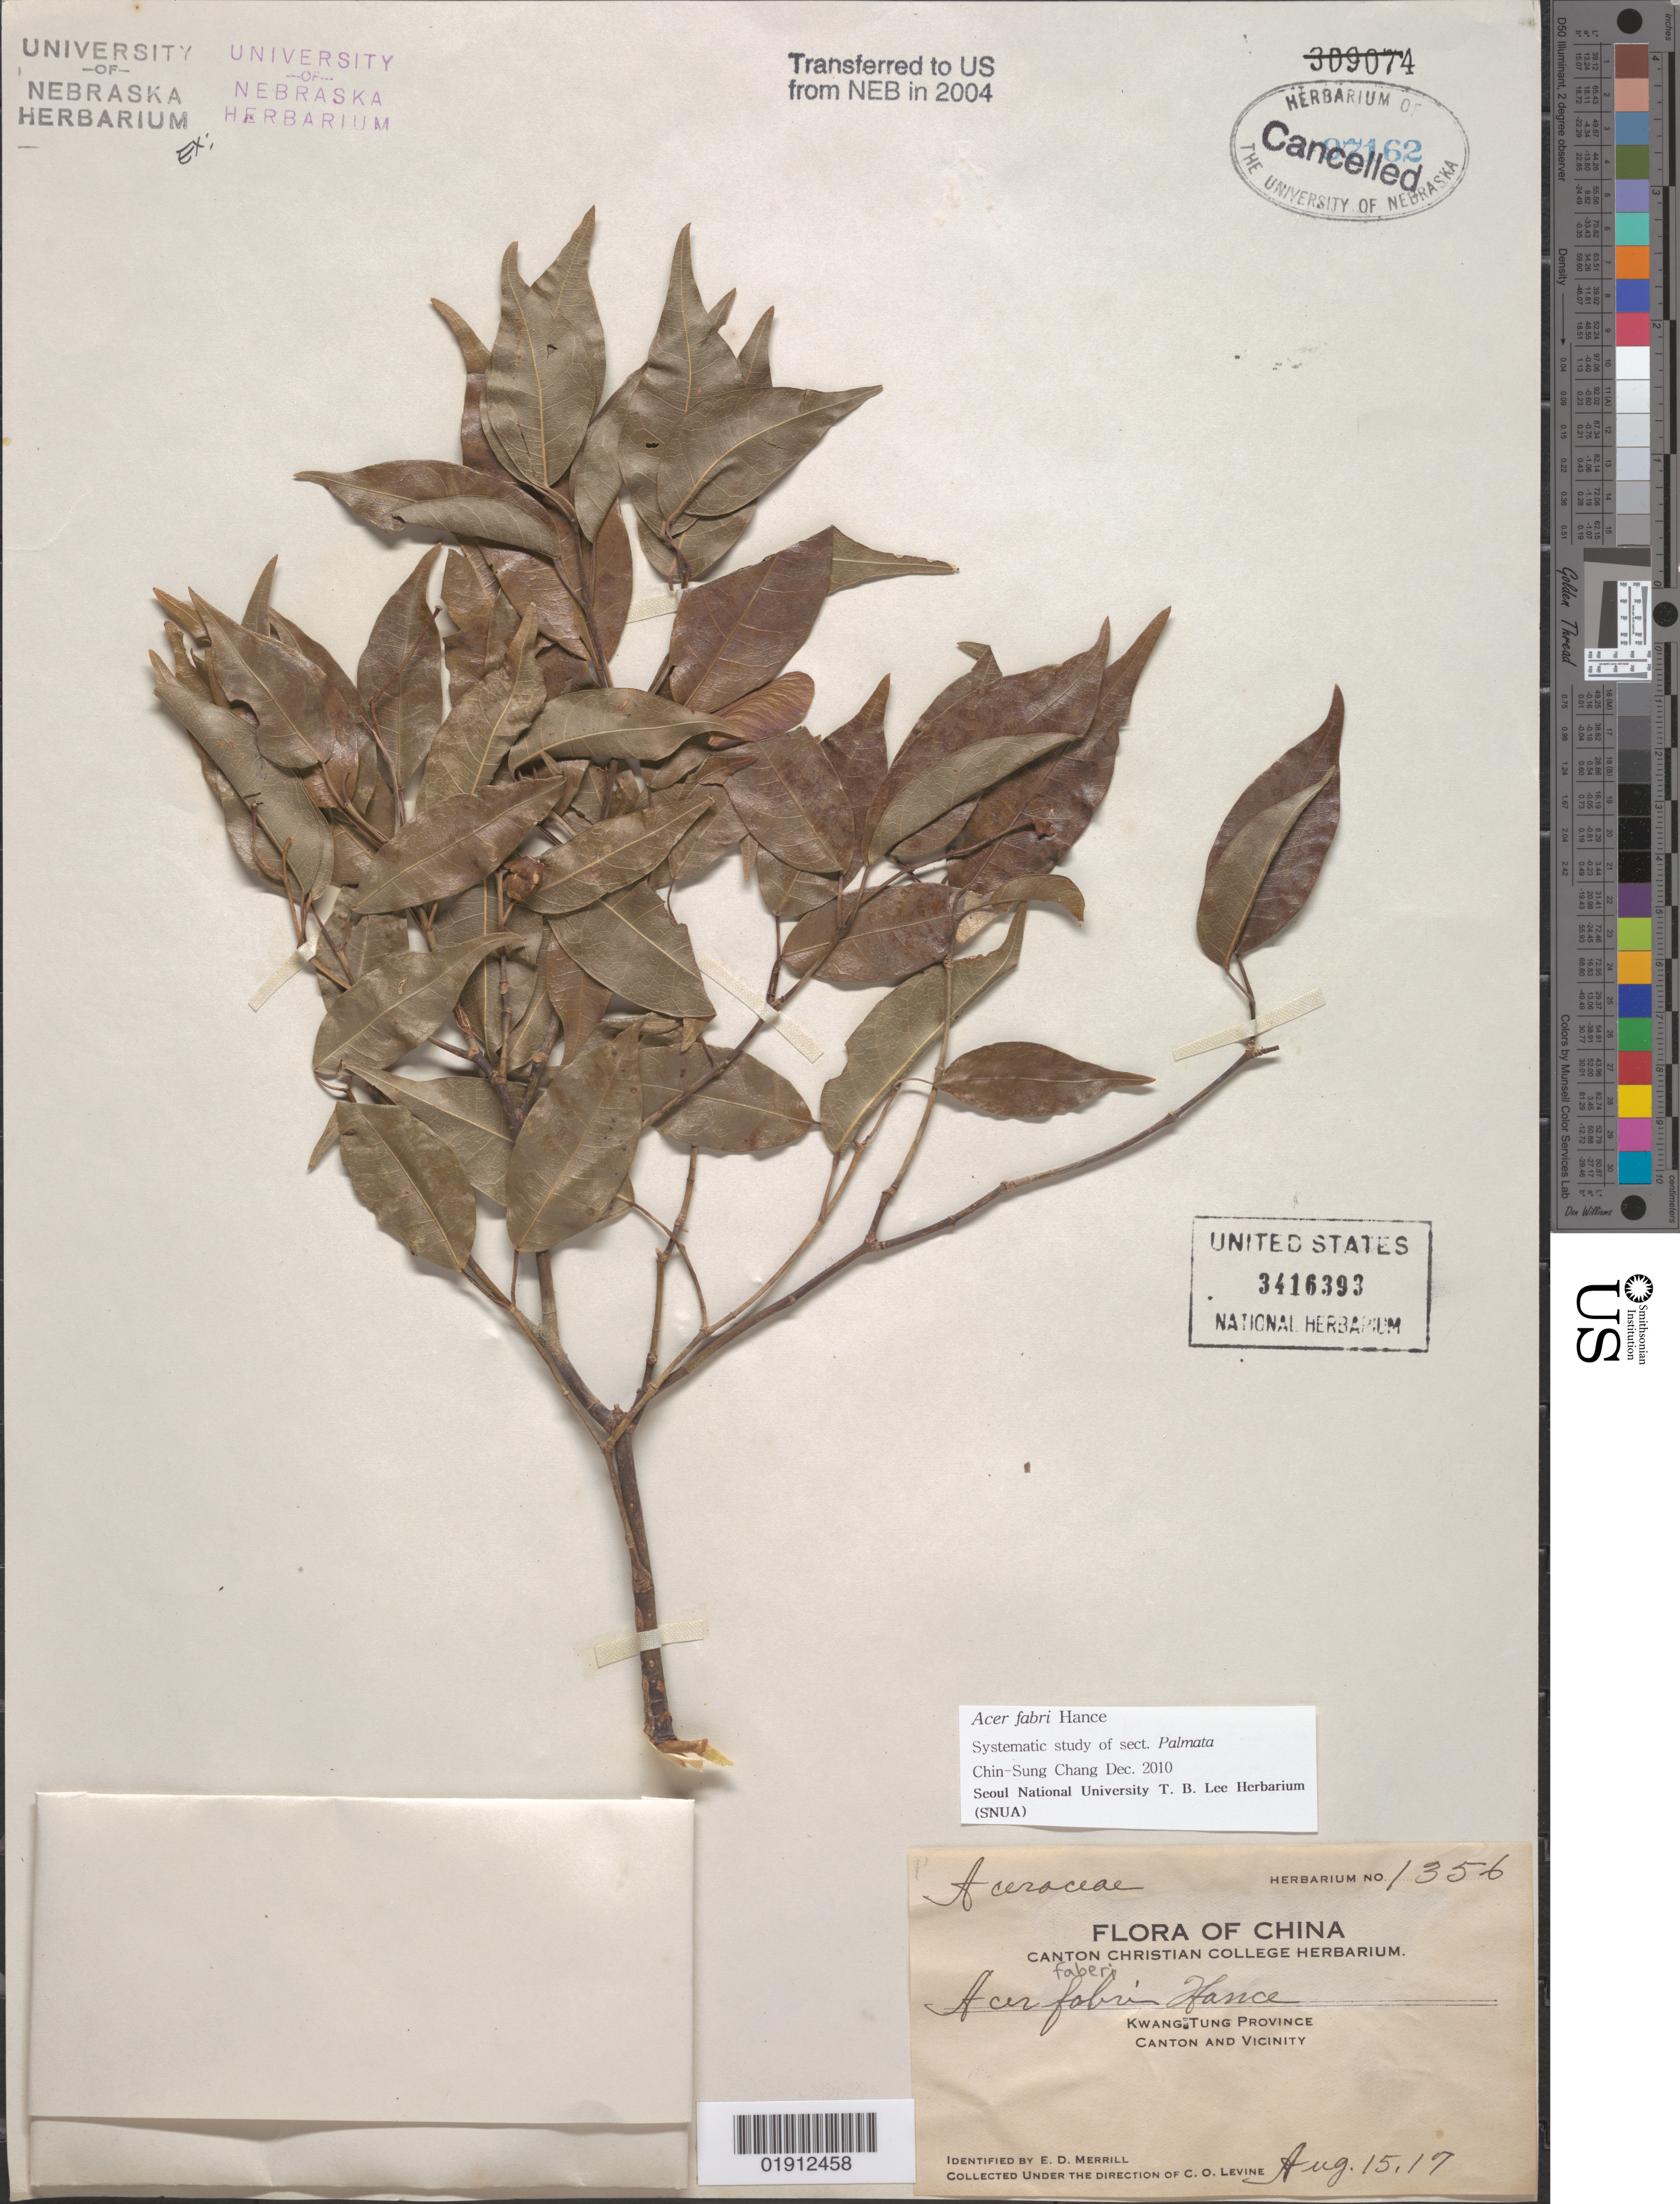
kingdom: Plantae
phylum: Tracheophyta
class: Magnoliopsida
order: Sapindales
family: Sapindaceae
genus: Acer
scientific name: Acer fabri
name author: Hance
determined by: Chang, C. S., (SNUA)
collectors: C. O. Levine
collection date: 1917-08-15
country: China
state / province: Guangdong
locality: Kwang Tung [Guangdong] Province, Canton and vicinity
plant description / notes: Herbarium No. 1356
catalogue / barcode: US 3416393